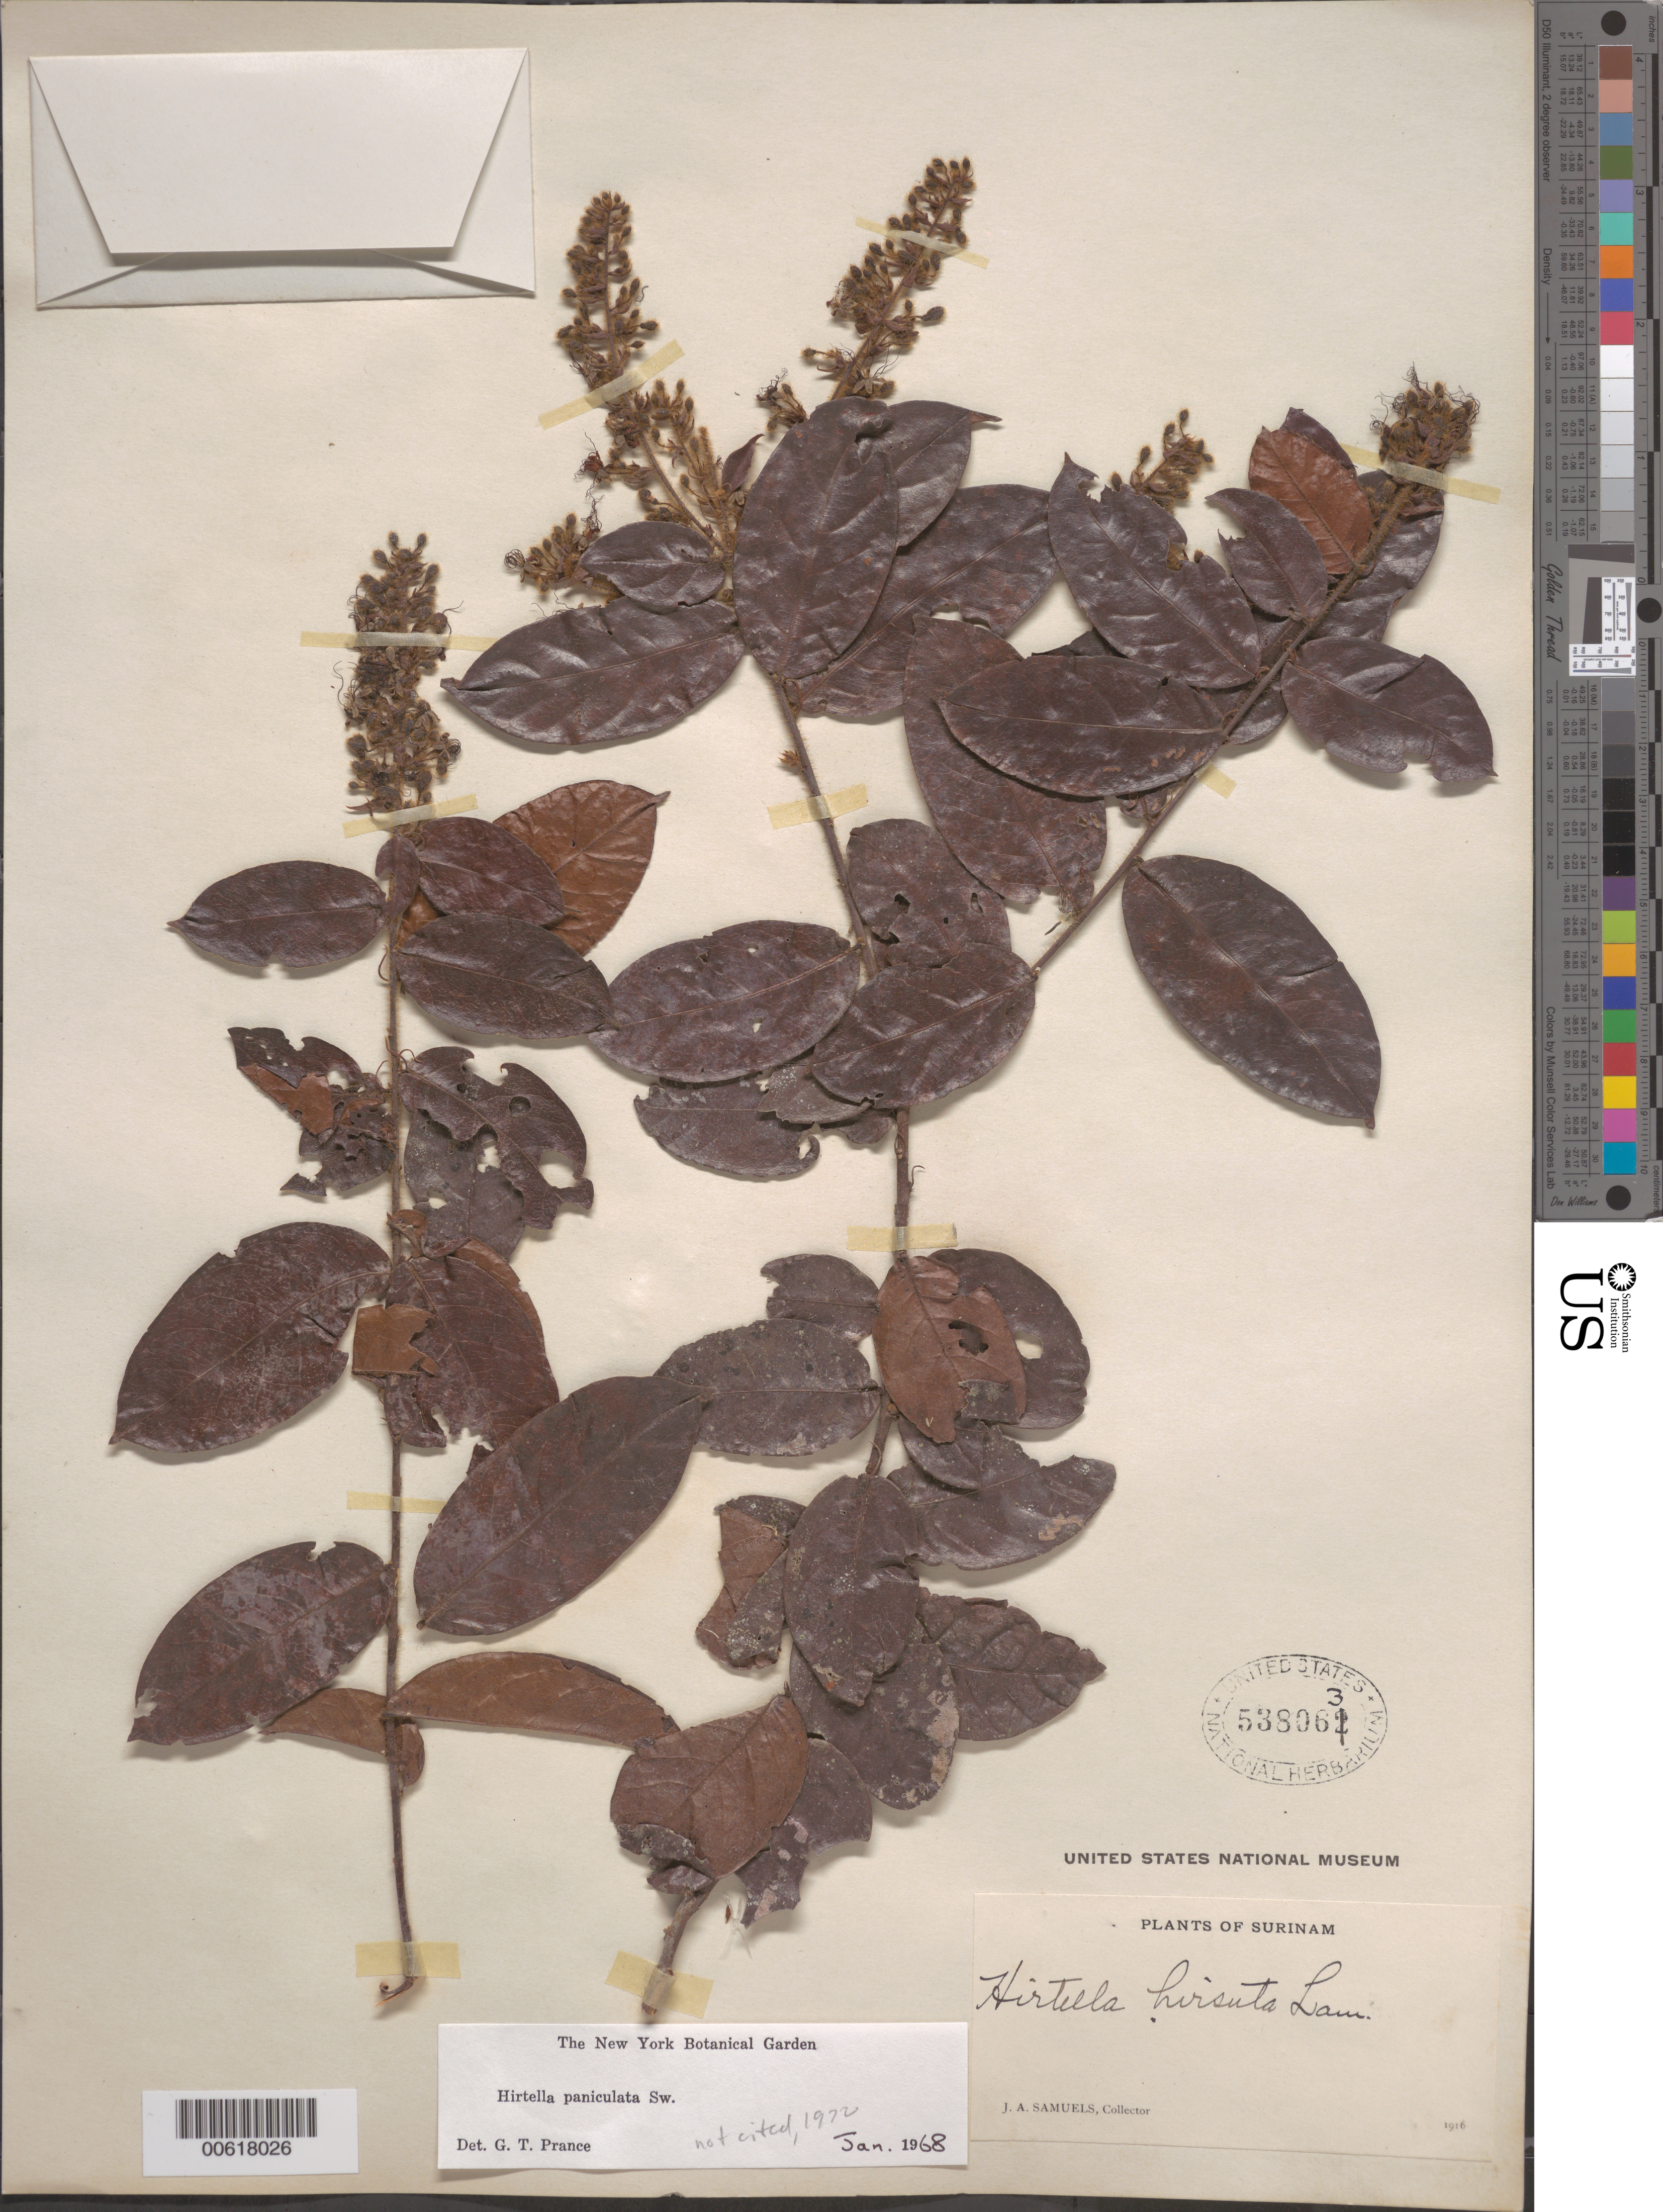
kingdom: Plantae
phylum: Tracheophyta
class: Magnoliopsida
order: Malpighiales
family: Chrysobalanaceae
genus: Hirtella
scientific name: Hirtella paniculata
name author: Sw.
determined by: Prance, G. T.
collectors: J. A. Samuels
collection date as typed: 1916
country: Suriname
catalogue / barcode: US 538063